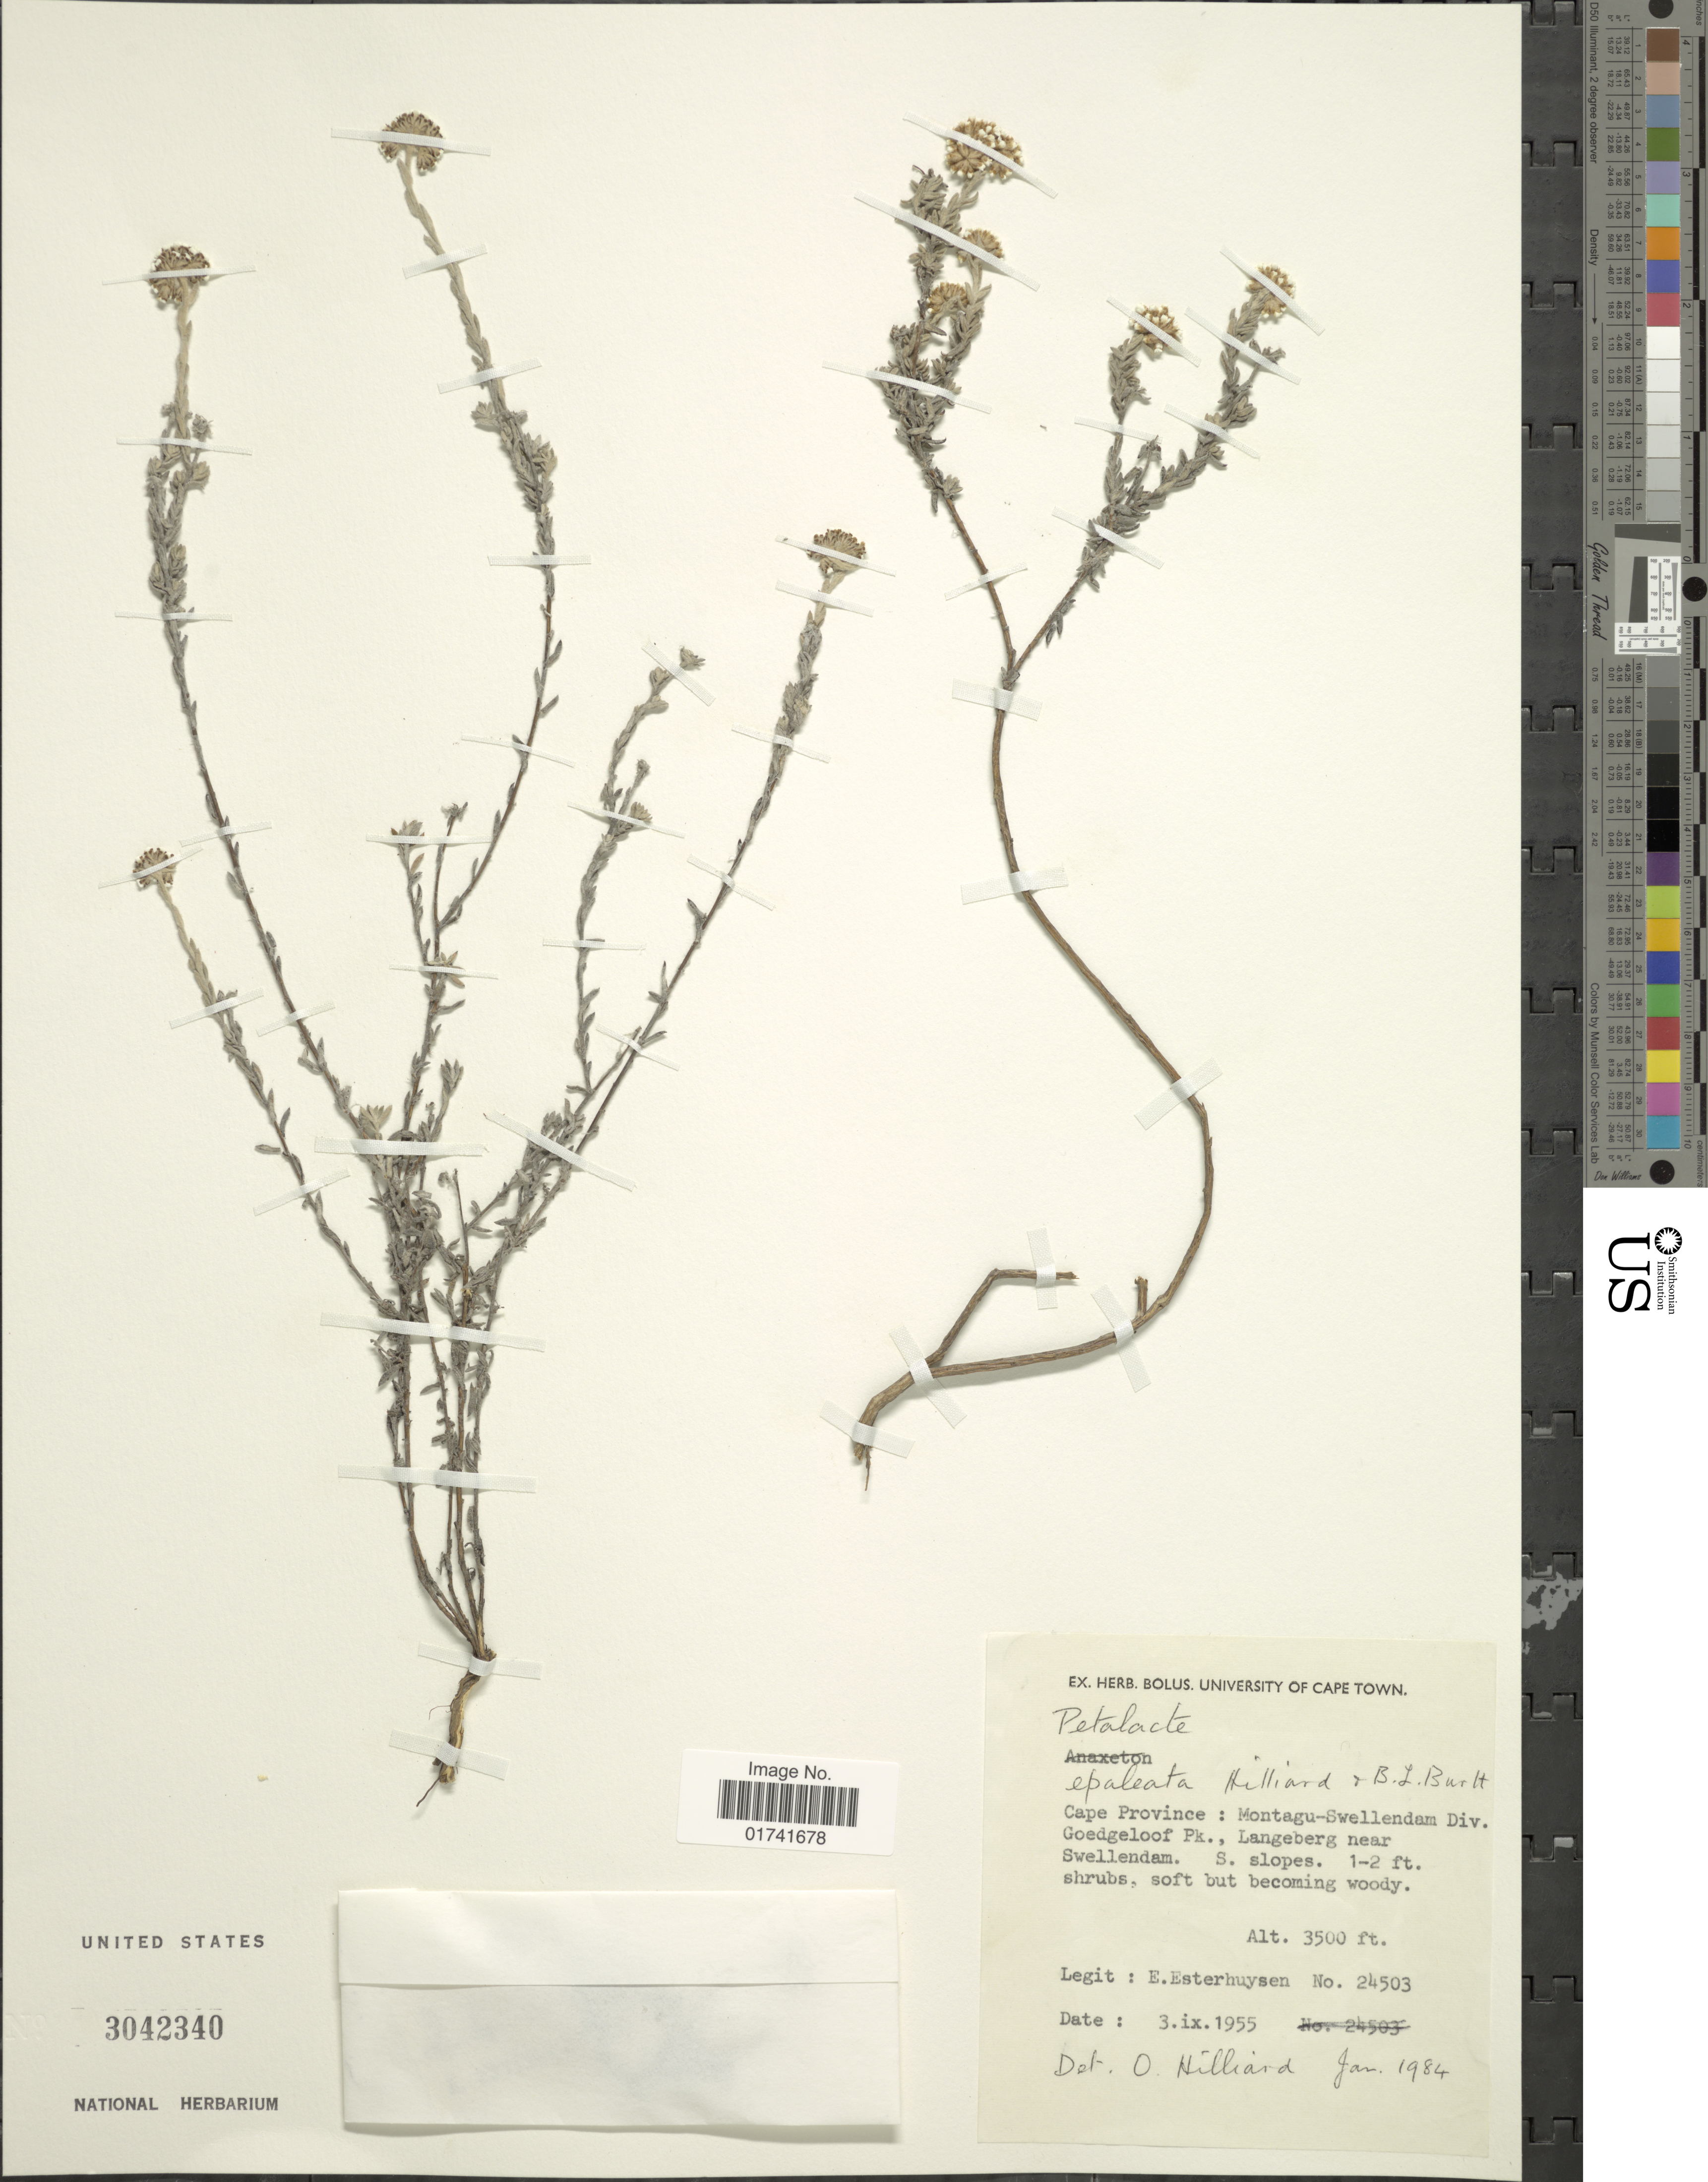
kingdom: Plantae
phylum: Tracheophyta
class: Magnoliopsida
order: Asterales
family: Asteraceae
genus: Petalacte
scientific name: Petalacte epaleata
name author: Hilliard & B.L. Burtt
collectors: E. E. Esterhuysen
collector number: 24503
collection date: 1955-09-03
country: South Africa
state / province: Western Cape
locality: Montagu-Swellendam Div. Goedgeloof Pk., Langeberg near Swellendam, S-slopes.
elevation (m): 1067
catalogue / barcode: US 3042340